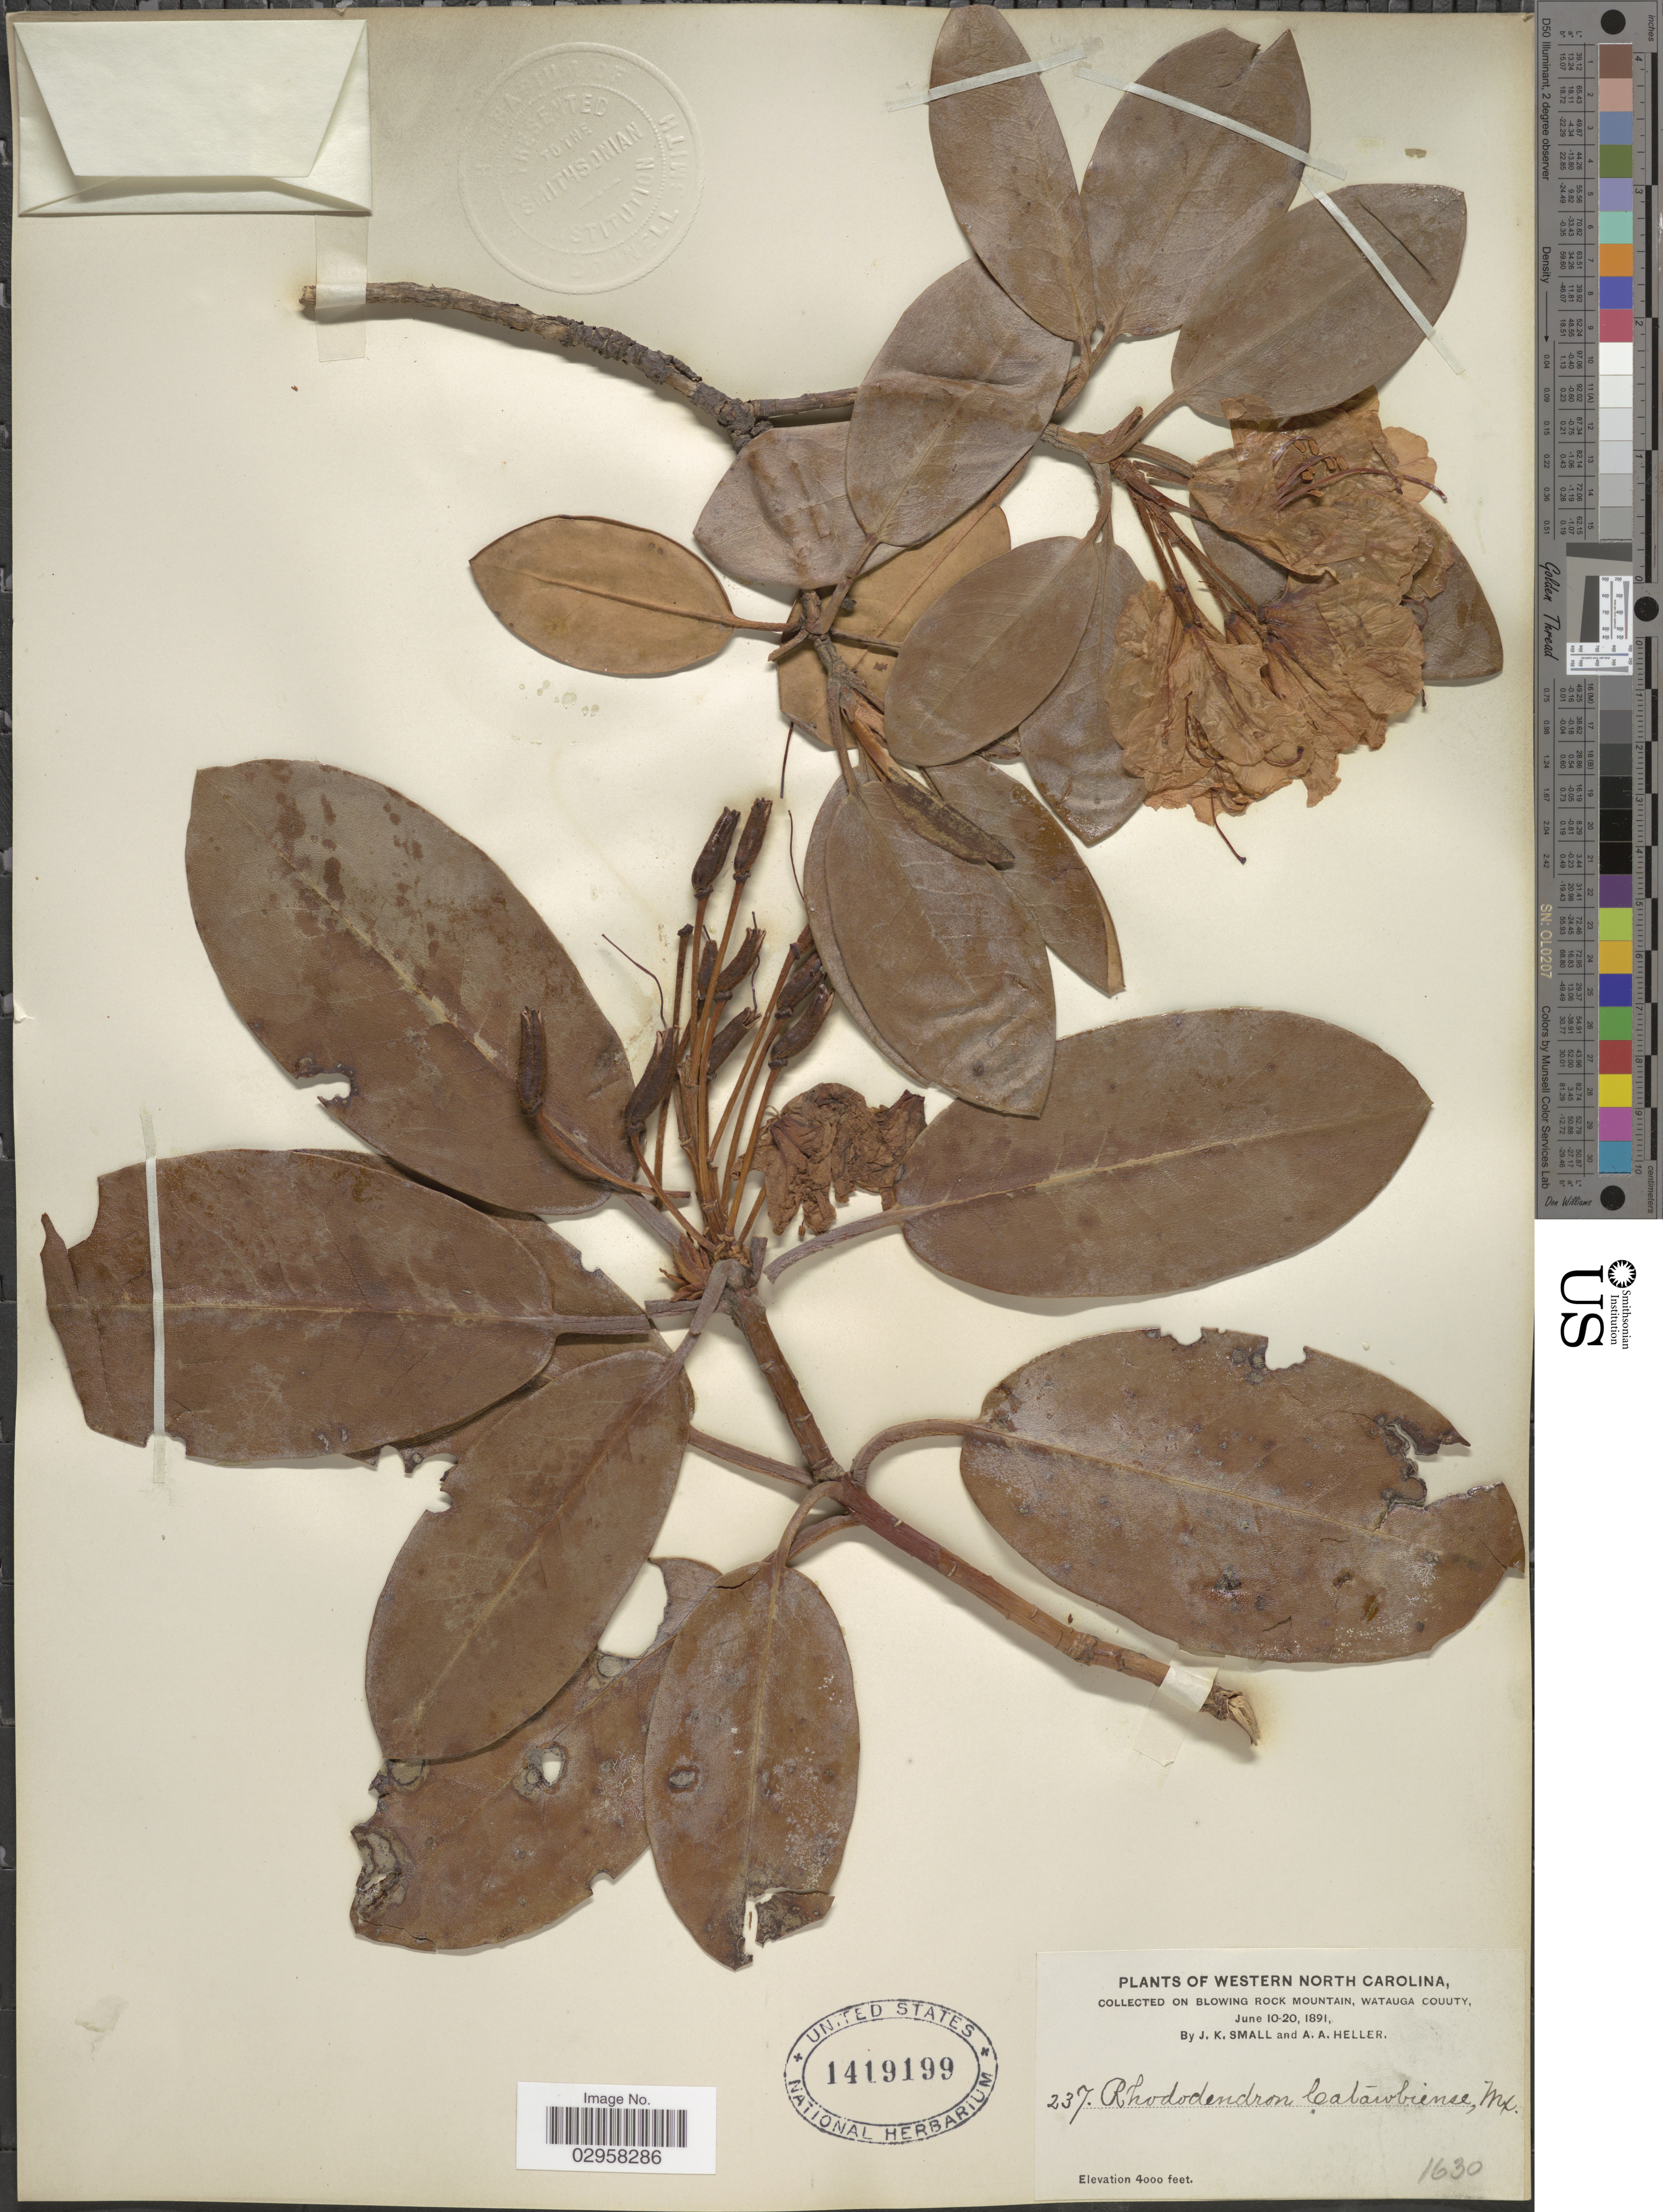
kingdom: Plantae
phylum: Tracheophyta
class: Magnoliopsida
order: Ericales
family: Ericaceae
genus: Rhododendron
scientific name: Rhododendron catawbiense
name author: Michx.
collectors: J. K. Small & A. A. Heller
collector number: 237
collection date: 1891-06-10/1891-06-20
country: United States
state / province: North Carolina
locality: Western North Carolina. On Blowing Rock Mountain, Watauga Couuty.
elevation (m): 1219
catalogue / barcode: US 1419199